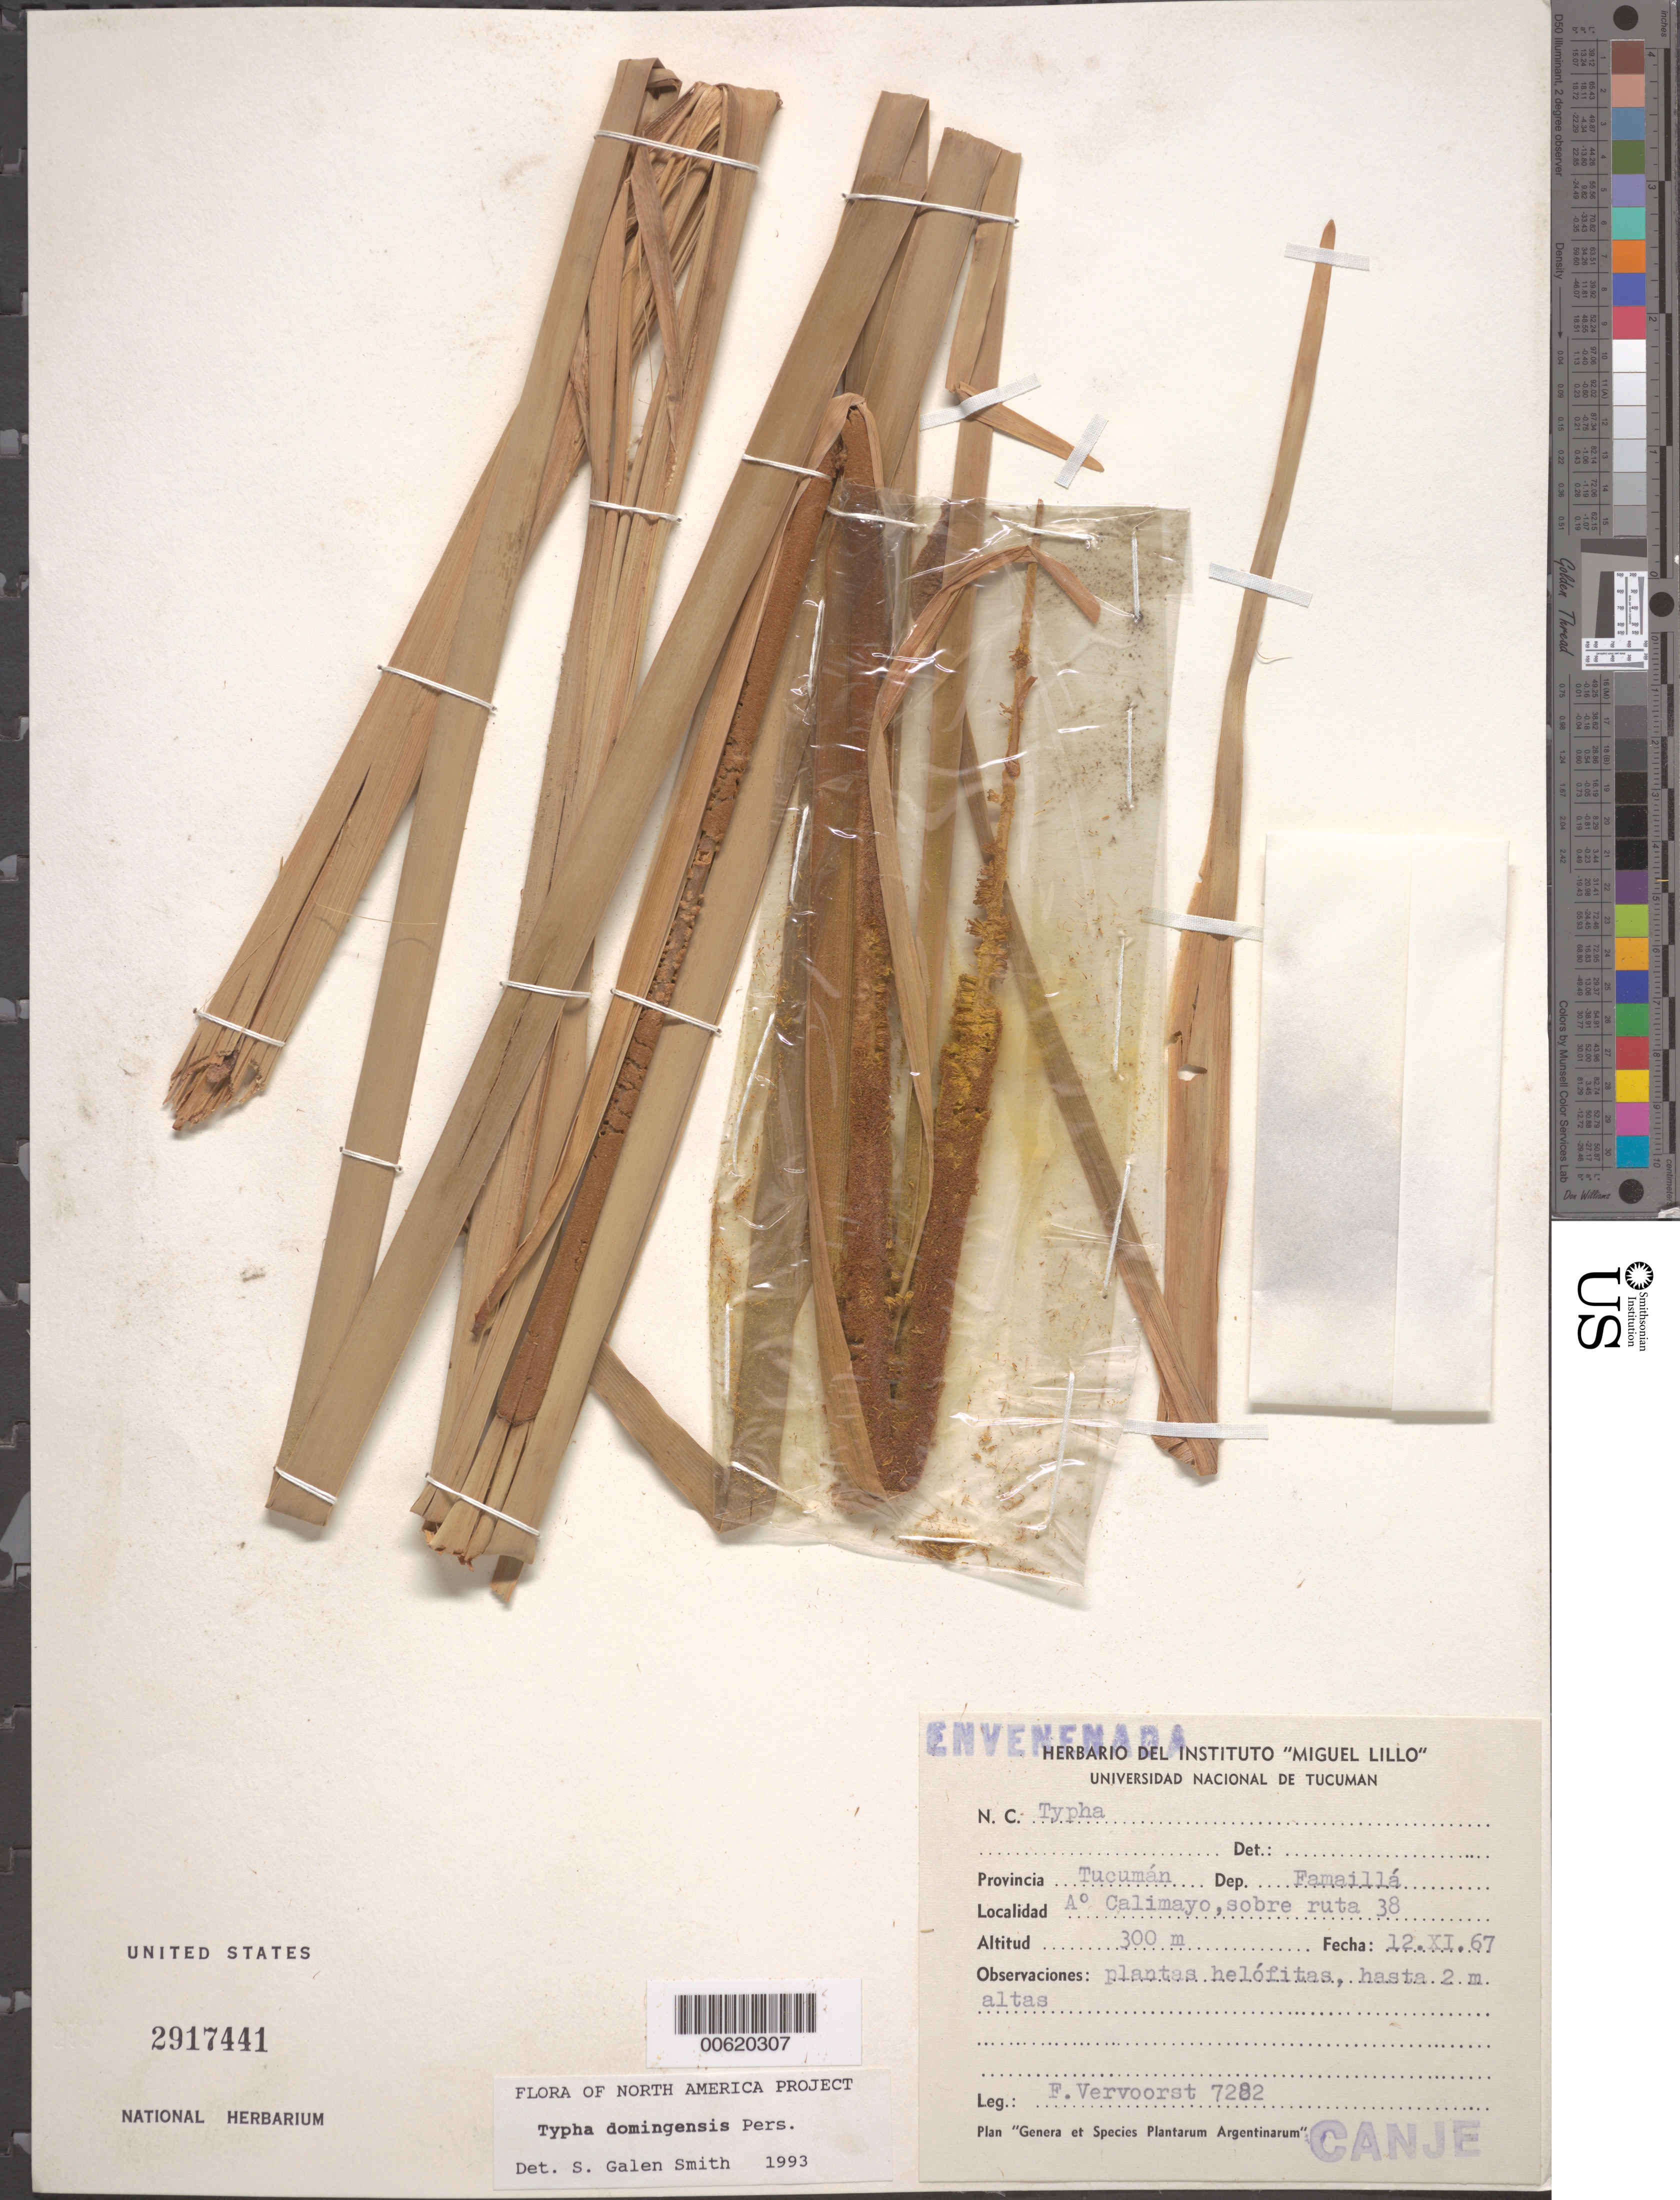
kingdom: Plantae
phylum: Tracheophyta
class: Liliopsida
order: Poales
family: Typhaceae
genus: Typha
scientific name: Typha domingensis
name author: Pers.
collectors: F. Vervoorst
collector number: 7282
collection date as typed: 12 Nov 1967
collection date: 1967-11-12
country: Argentina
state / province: Tucumán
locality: Calimayo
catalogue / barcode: US 2917441